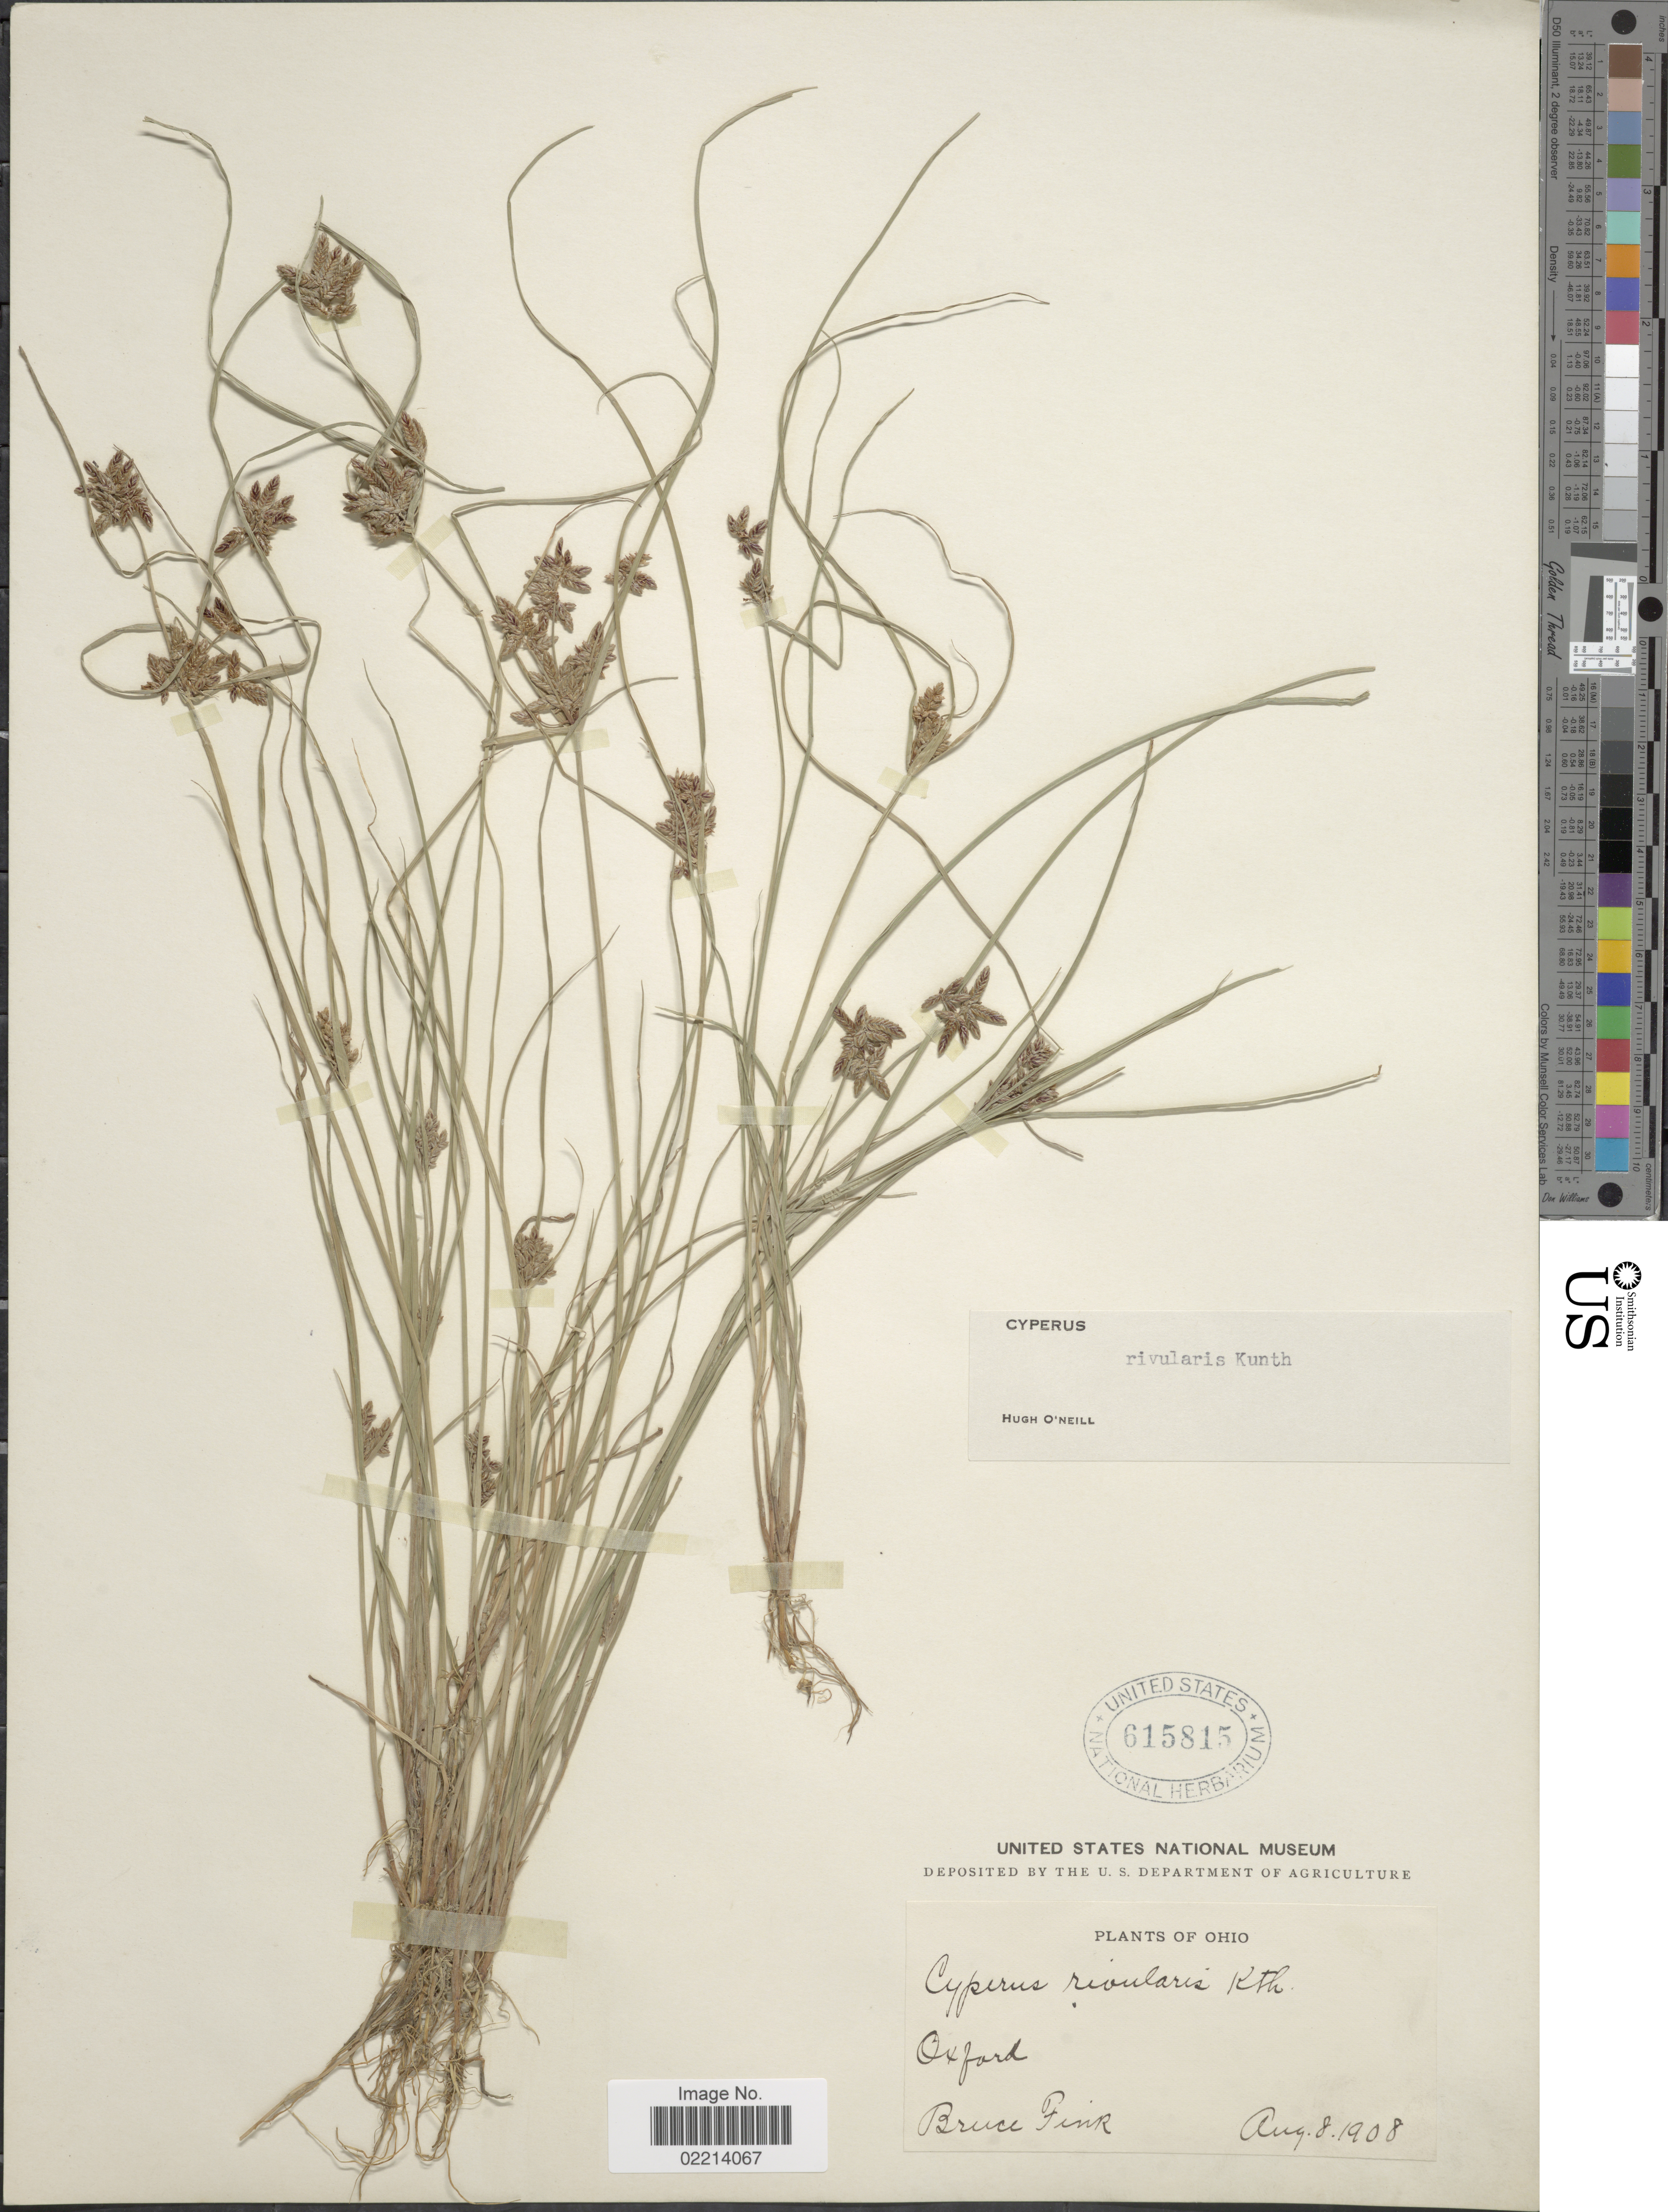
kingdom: Plantae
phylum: Tracheophyta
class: Liliopsida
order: Poales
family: Cyperaceae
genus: Cyperus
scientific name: Cyperus bipartitus Torr.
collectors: B. Fink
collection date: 1908-08-08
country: United States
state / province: Ohio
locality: Oxford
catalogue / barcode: US 615815